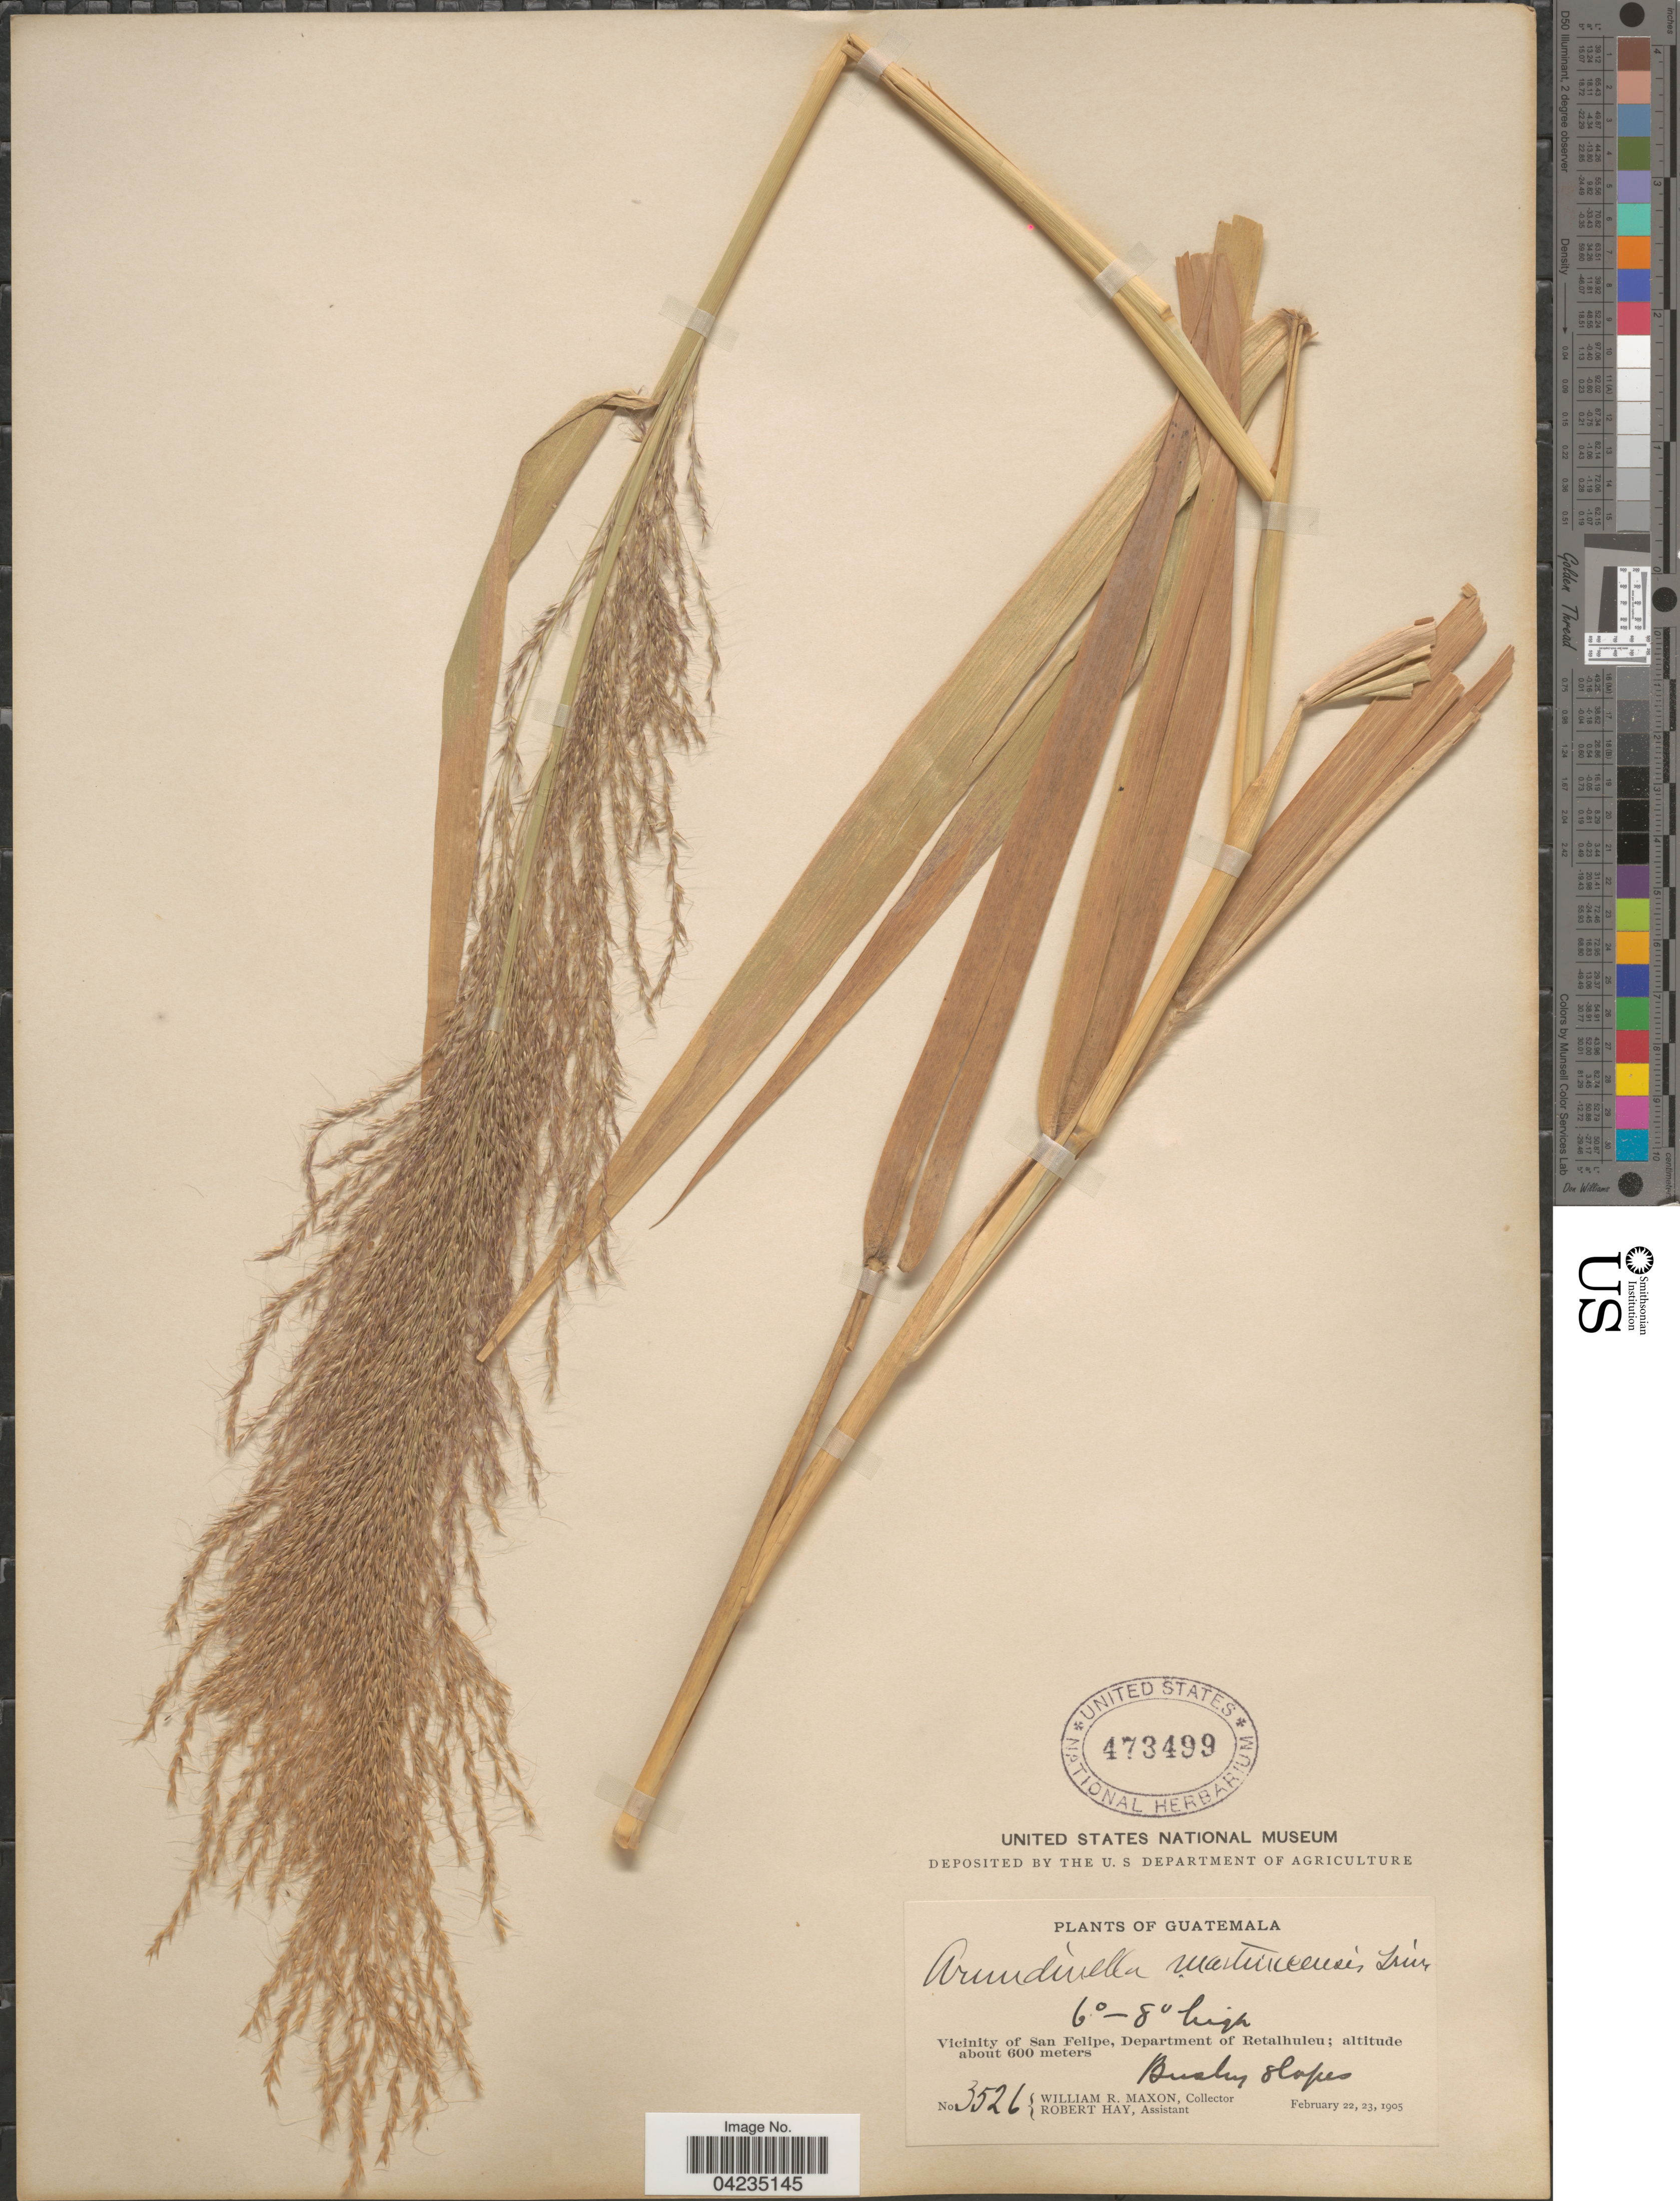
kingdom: Plantae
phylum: Tracheophyta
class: Liliopsida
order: Poales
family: Poaceae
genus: Arundinella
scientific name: Arundinella deppeana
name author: Nees ex Steud.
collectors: W. R. Maxon & R. H. Hay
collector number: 3526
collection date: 1905-02-22/1905-02-23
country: Guatemala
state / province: Retalhuleu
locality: Vicinity of San Felipe, Department of Retalhuleu.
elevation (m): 600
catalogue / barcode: US 473499